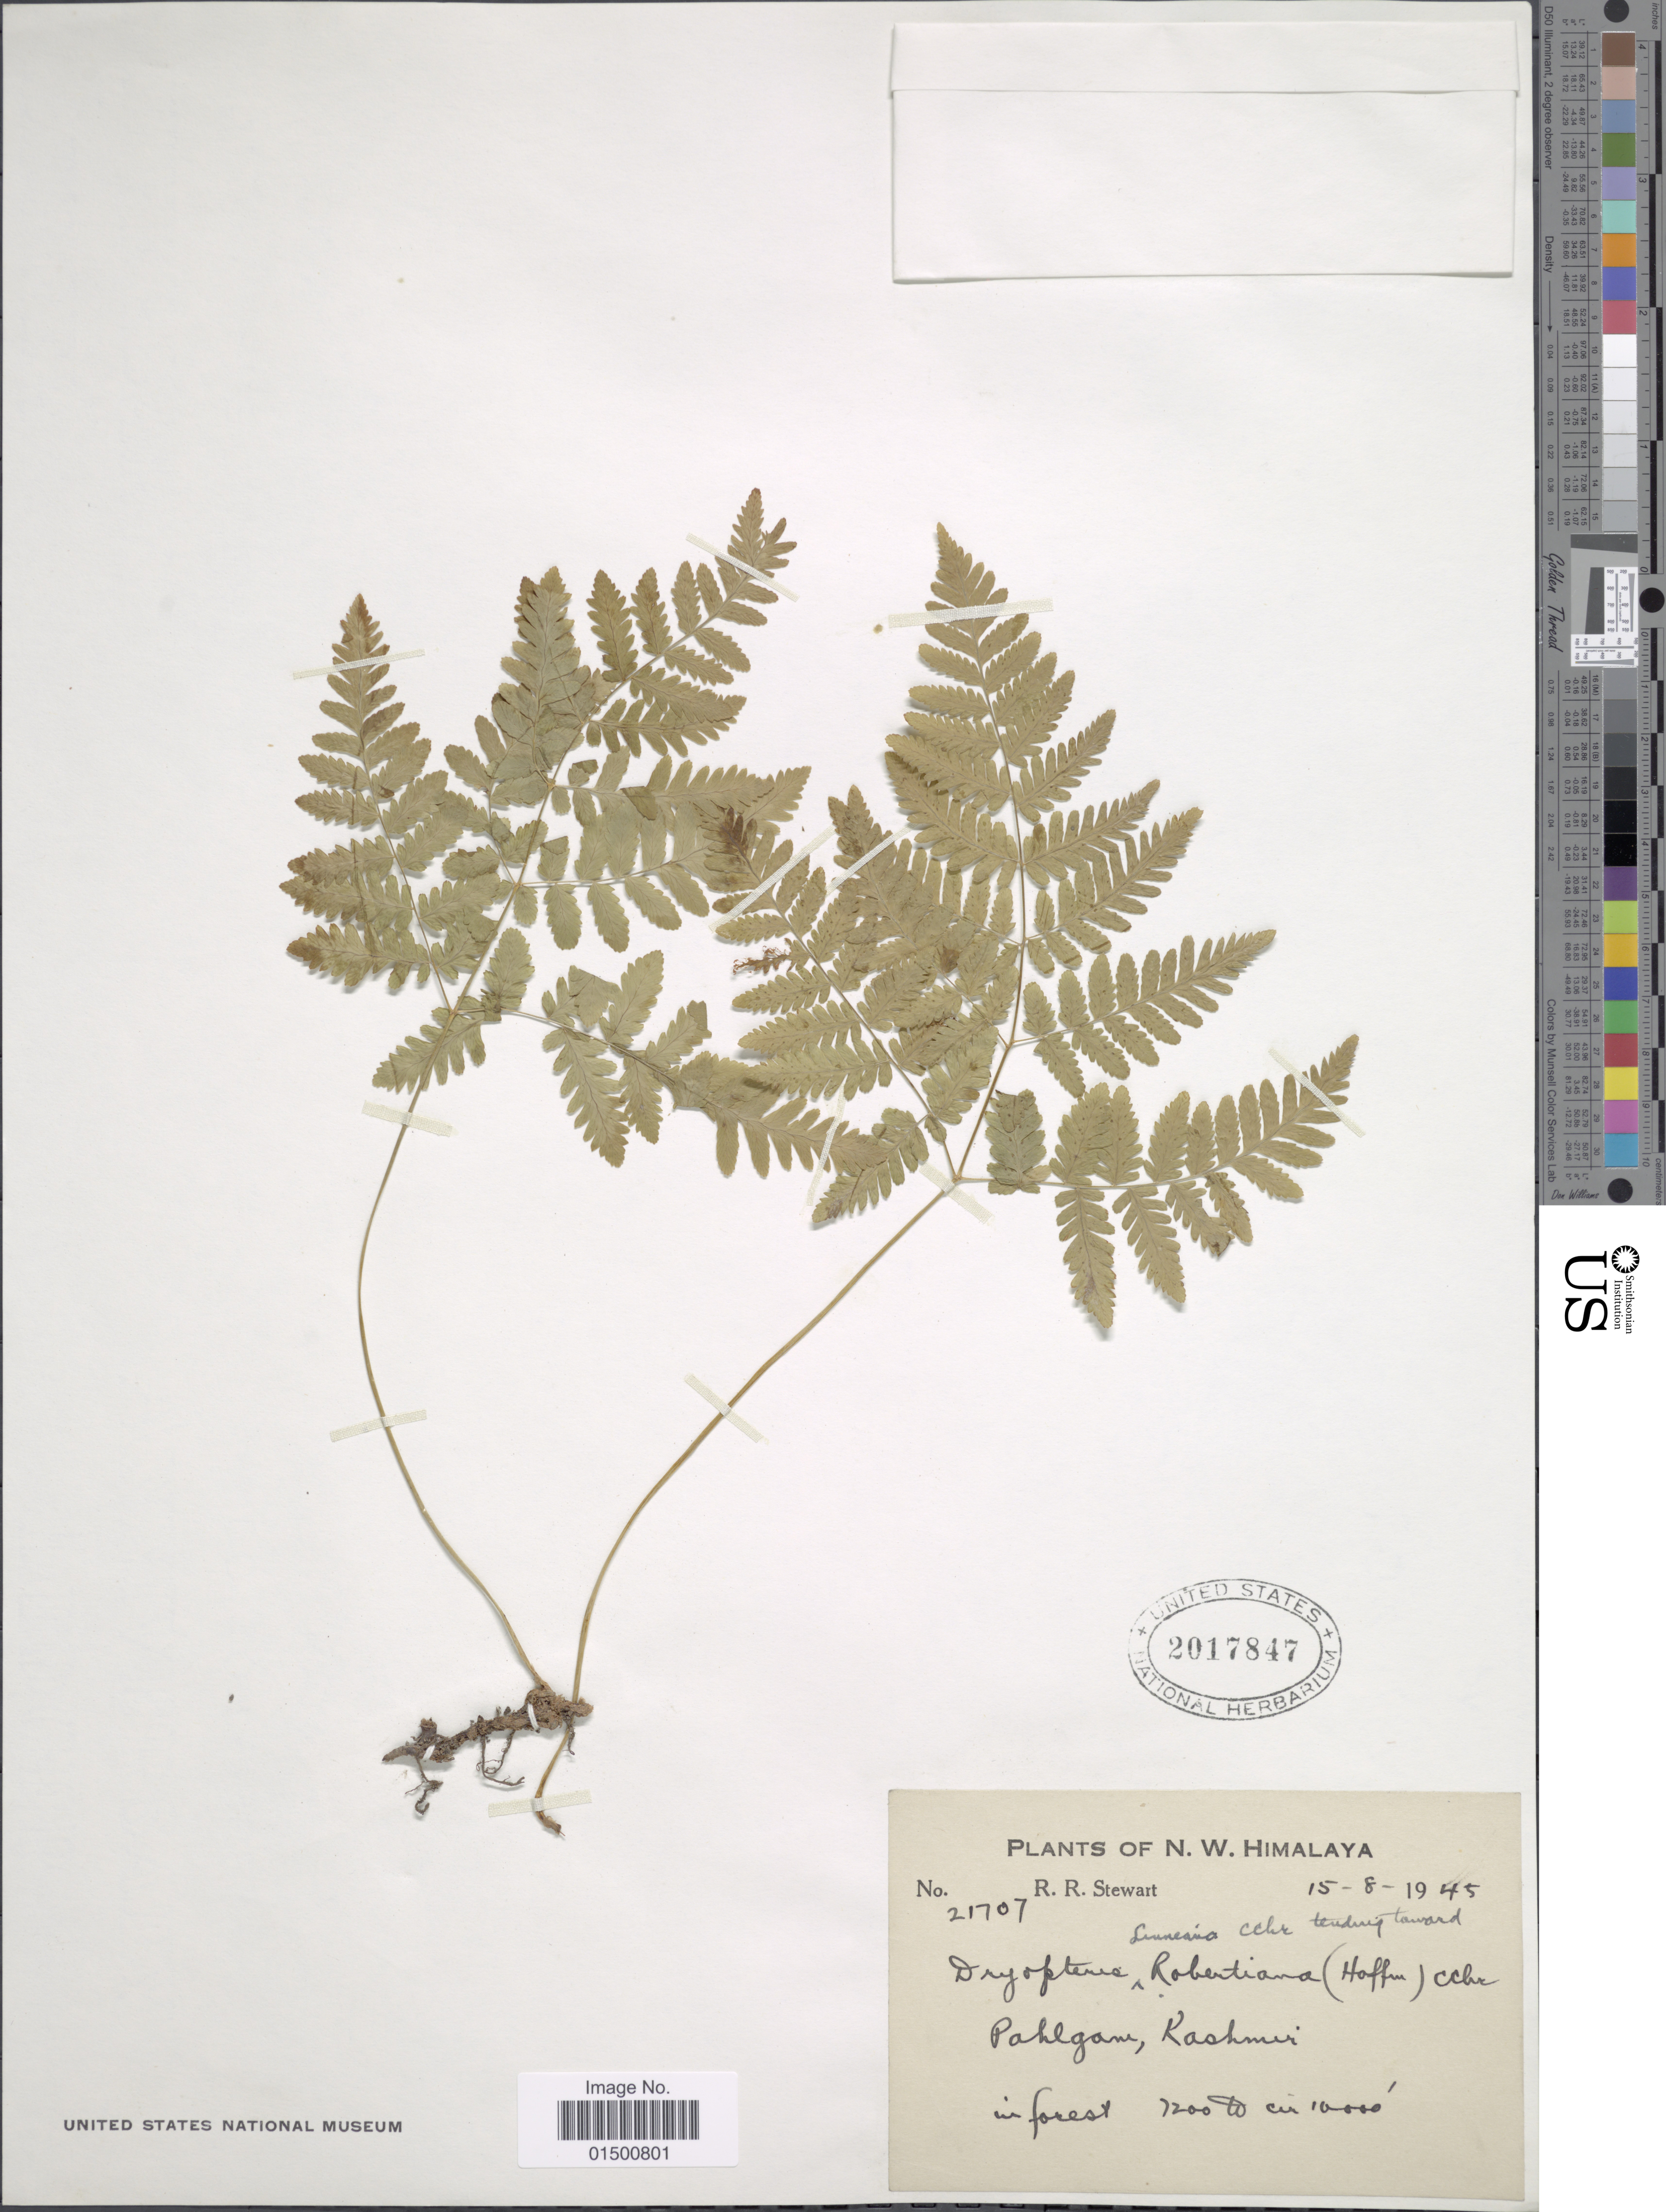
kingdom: Plantae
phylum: Tracheophyta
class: Polypodiopsida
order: Polypodiales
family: Cystopteridaceae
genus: Gymnocarpium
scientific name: Gymnocarpium dryopteris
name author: (L.) Newman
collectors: R. R. Stewart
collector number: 21707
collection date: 1945-08-15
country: India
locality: N.W. Himalaya, Pahlgam, Kashmir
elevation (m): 2195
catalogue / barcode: US 2017847